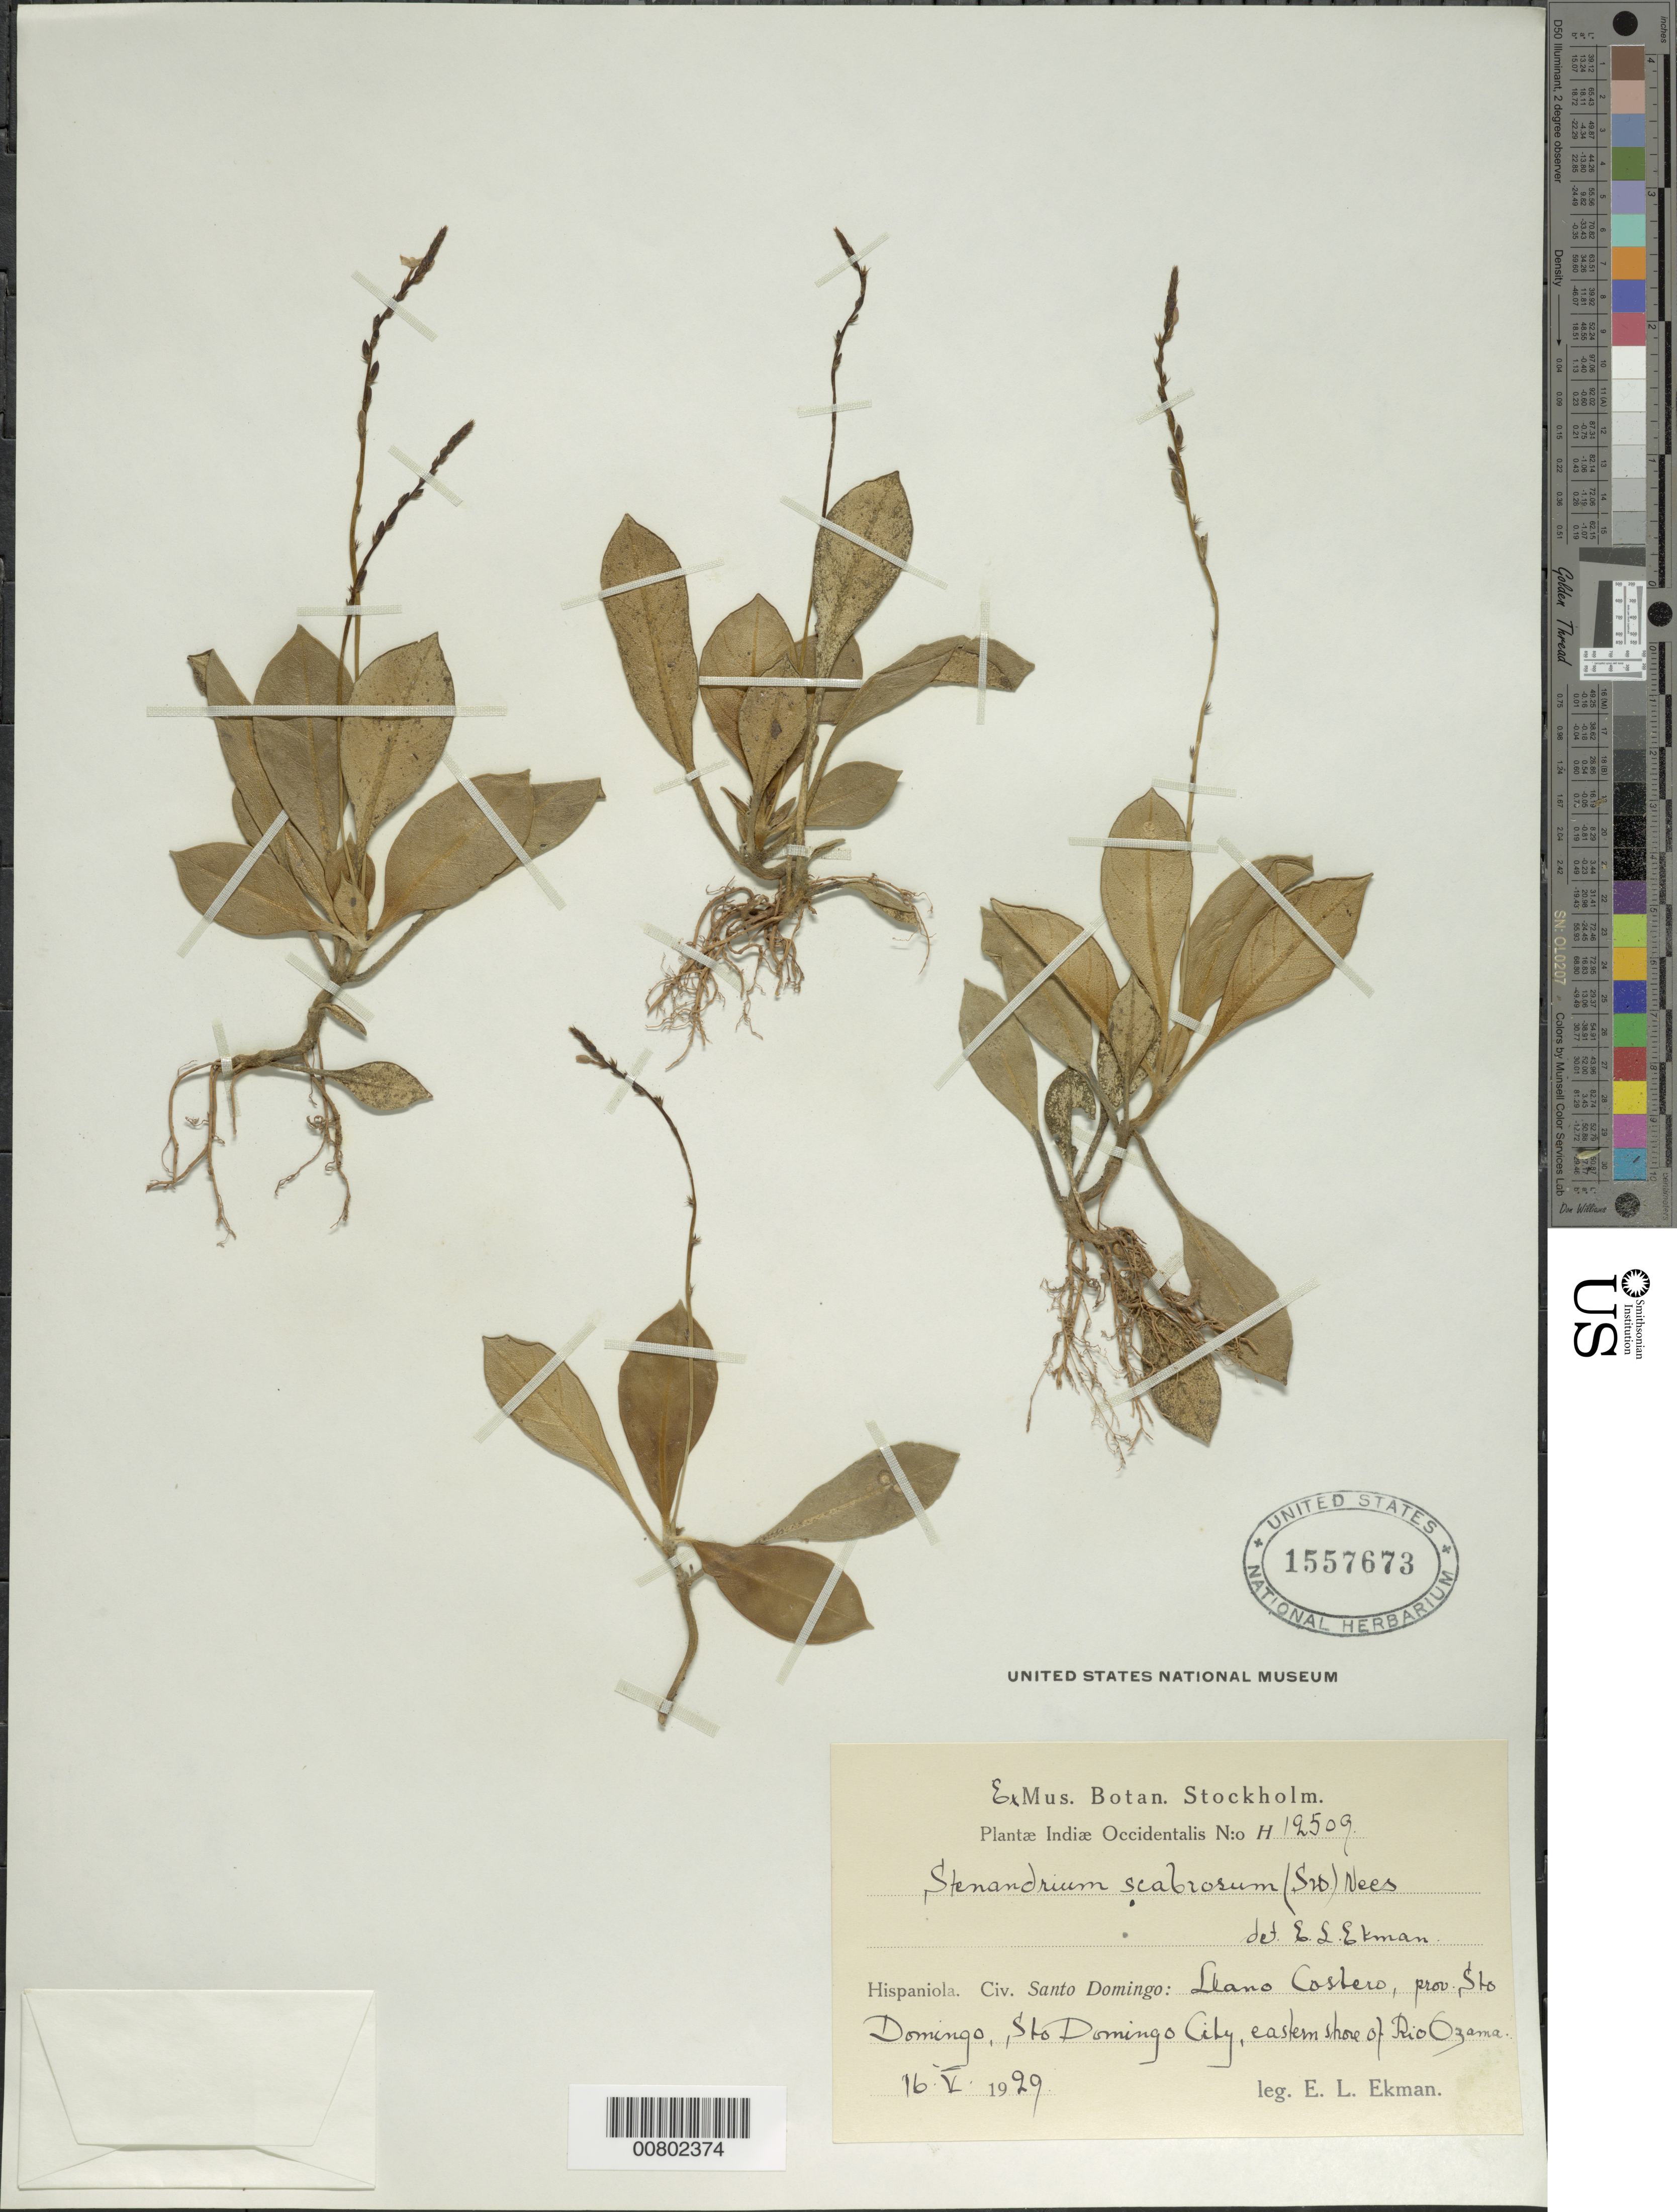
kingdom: Plantae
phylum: Tracheophyta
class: Magnoliopsida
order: Lamiales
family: Acanthaceae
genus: Stenandrium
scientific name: Stenandrium scabrosum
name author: (Sw.) Nees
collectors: E. L. Ekman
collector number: H 12509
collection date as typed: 16 May 1929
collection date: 1929-05-16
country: Dominican Republic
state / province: Distrito Nacional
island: Hispaniola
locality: Llano Costero, Santo Domingo City, eastern slope of Río Ozama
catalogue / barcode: US 1557673